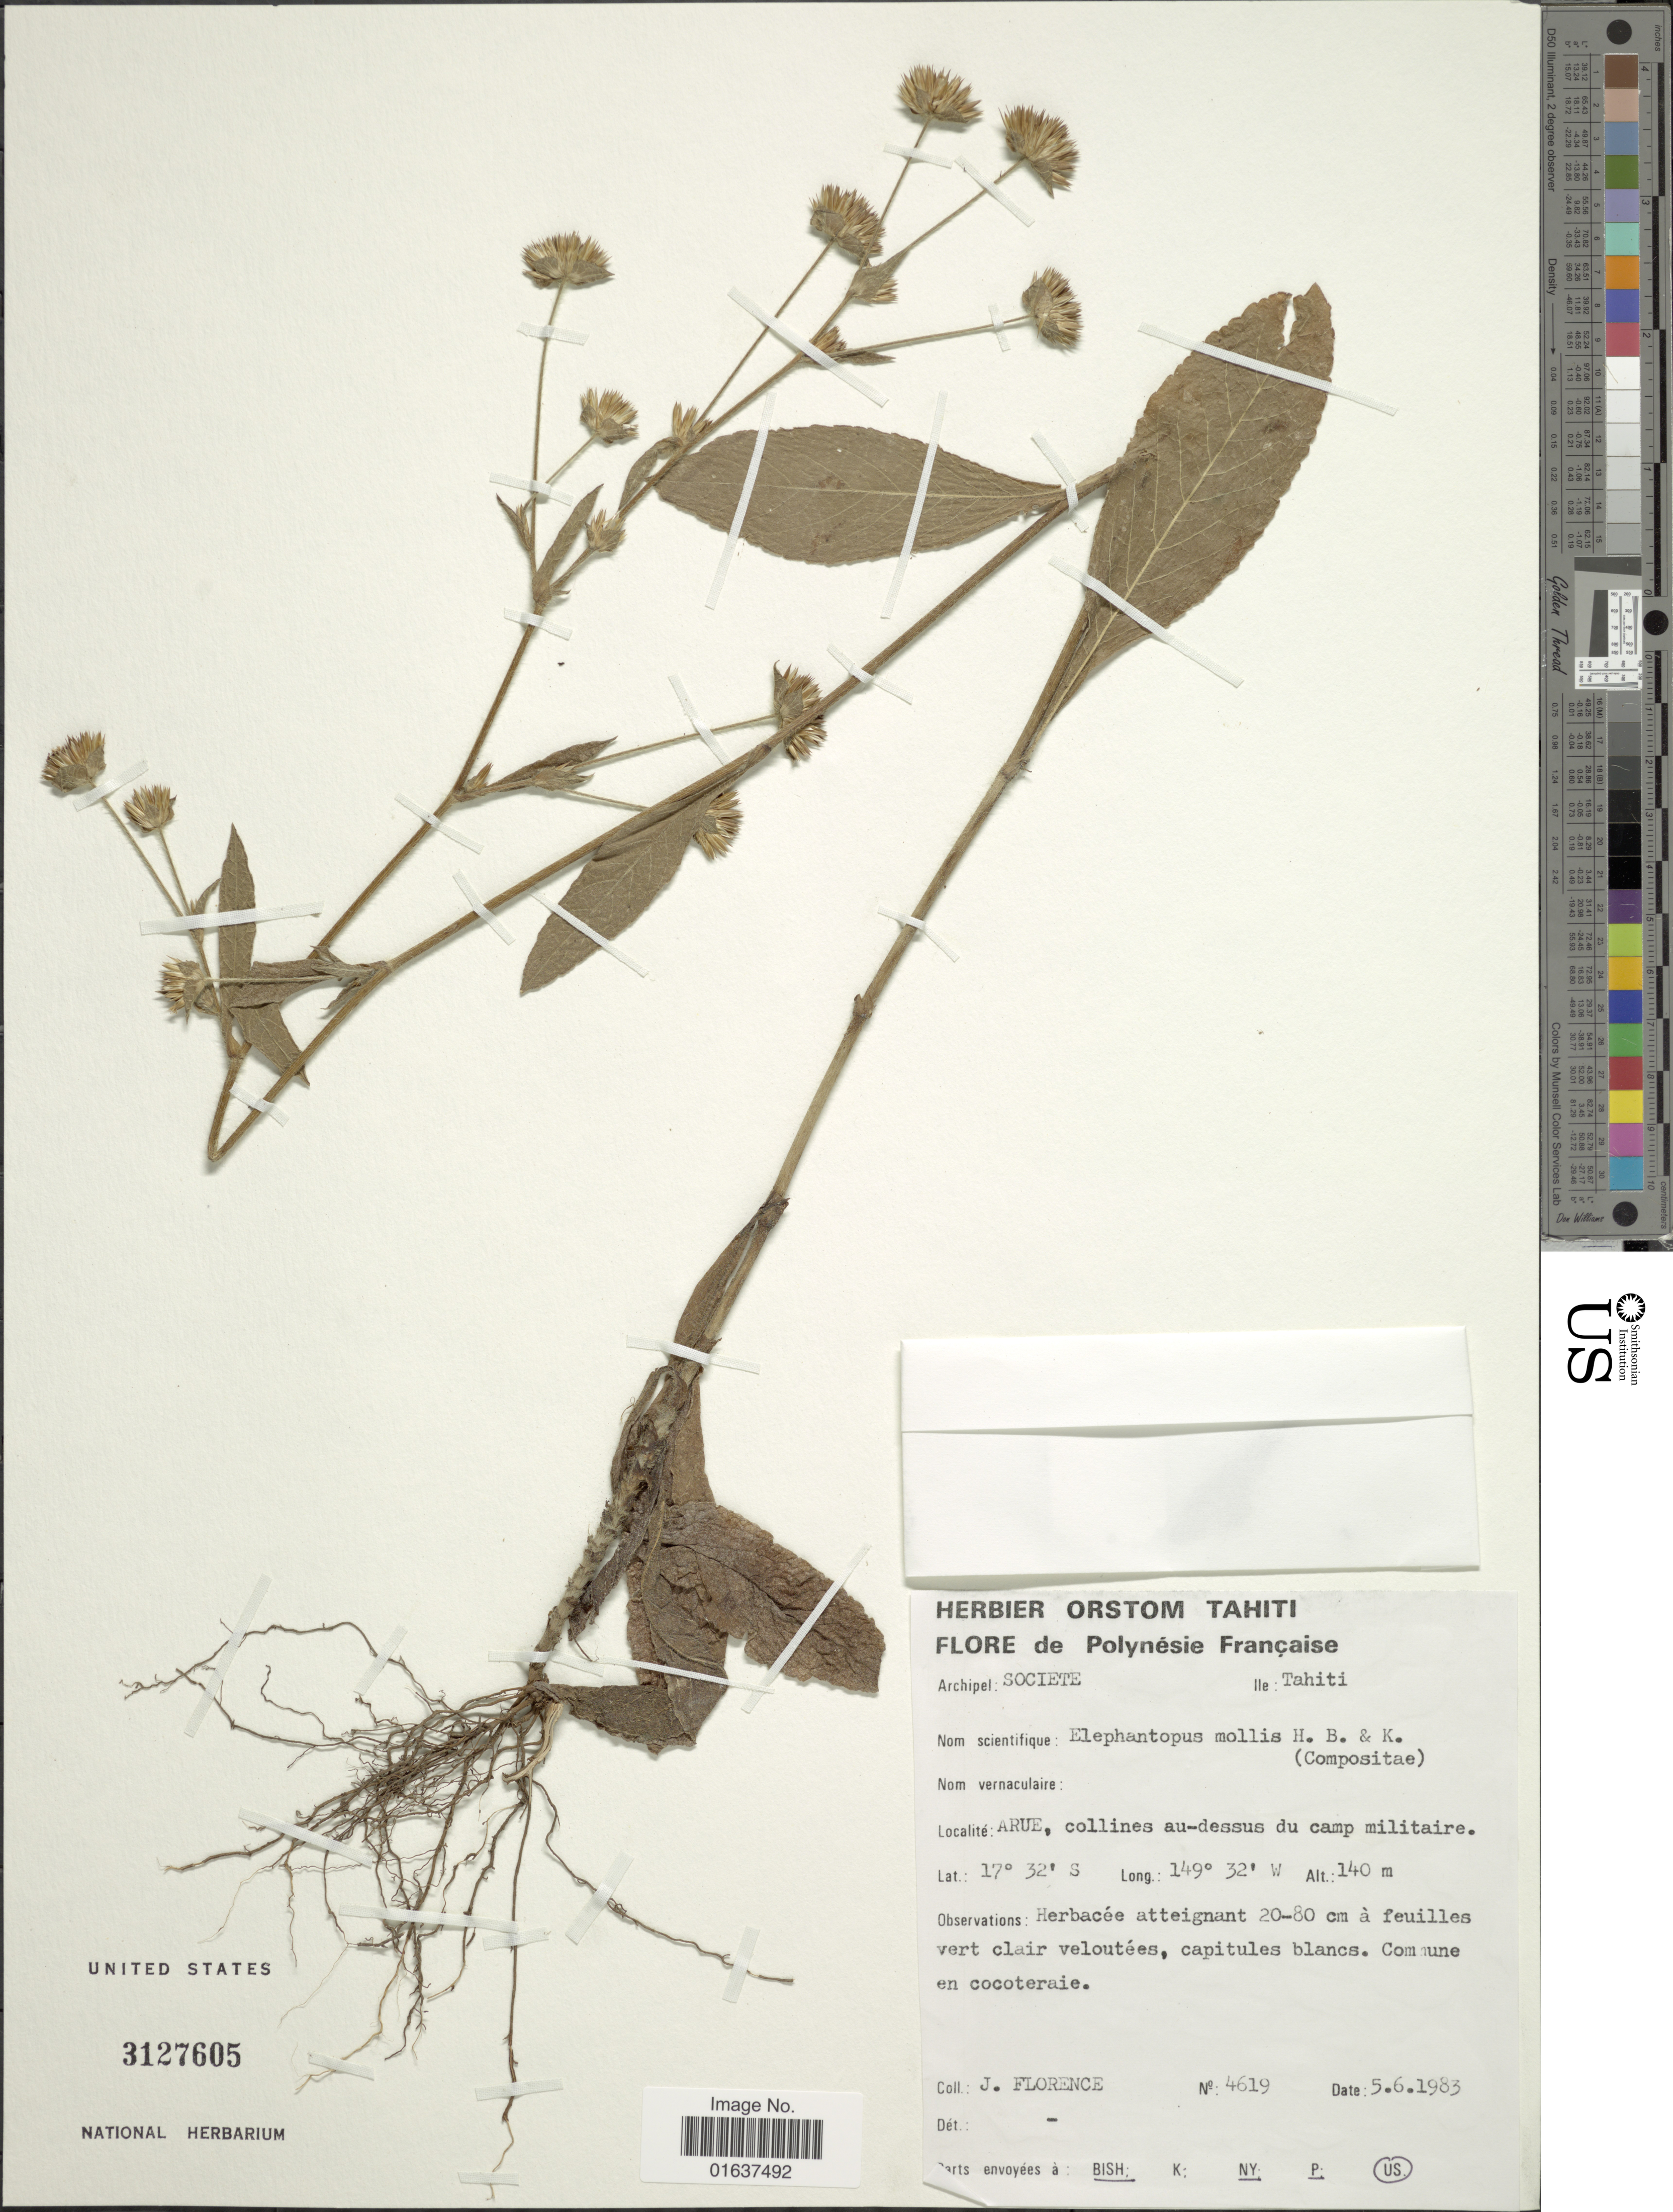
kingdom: Plantae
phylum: Tracheophyta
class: Magnoliopsida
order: Asterales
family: Asteraceae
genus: Elephantopus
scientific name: Elephantopus mollis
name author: Kunth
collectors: J. Florence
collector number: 4619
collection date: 1983-06-05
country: French Polynesia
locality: Archipel: Societe. Ile: Tahiti. Areu, collines au-dessus du camp militaire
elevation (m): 140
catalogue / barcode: US 3127605